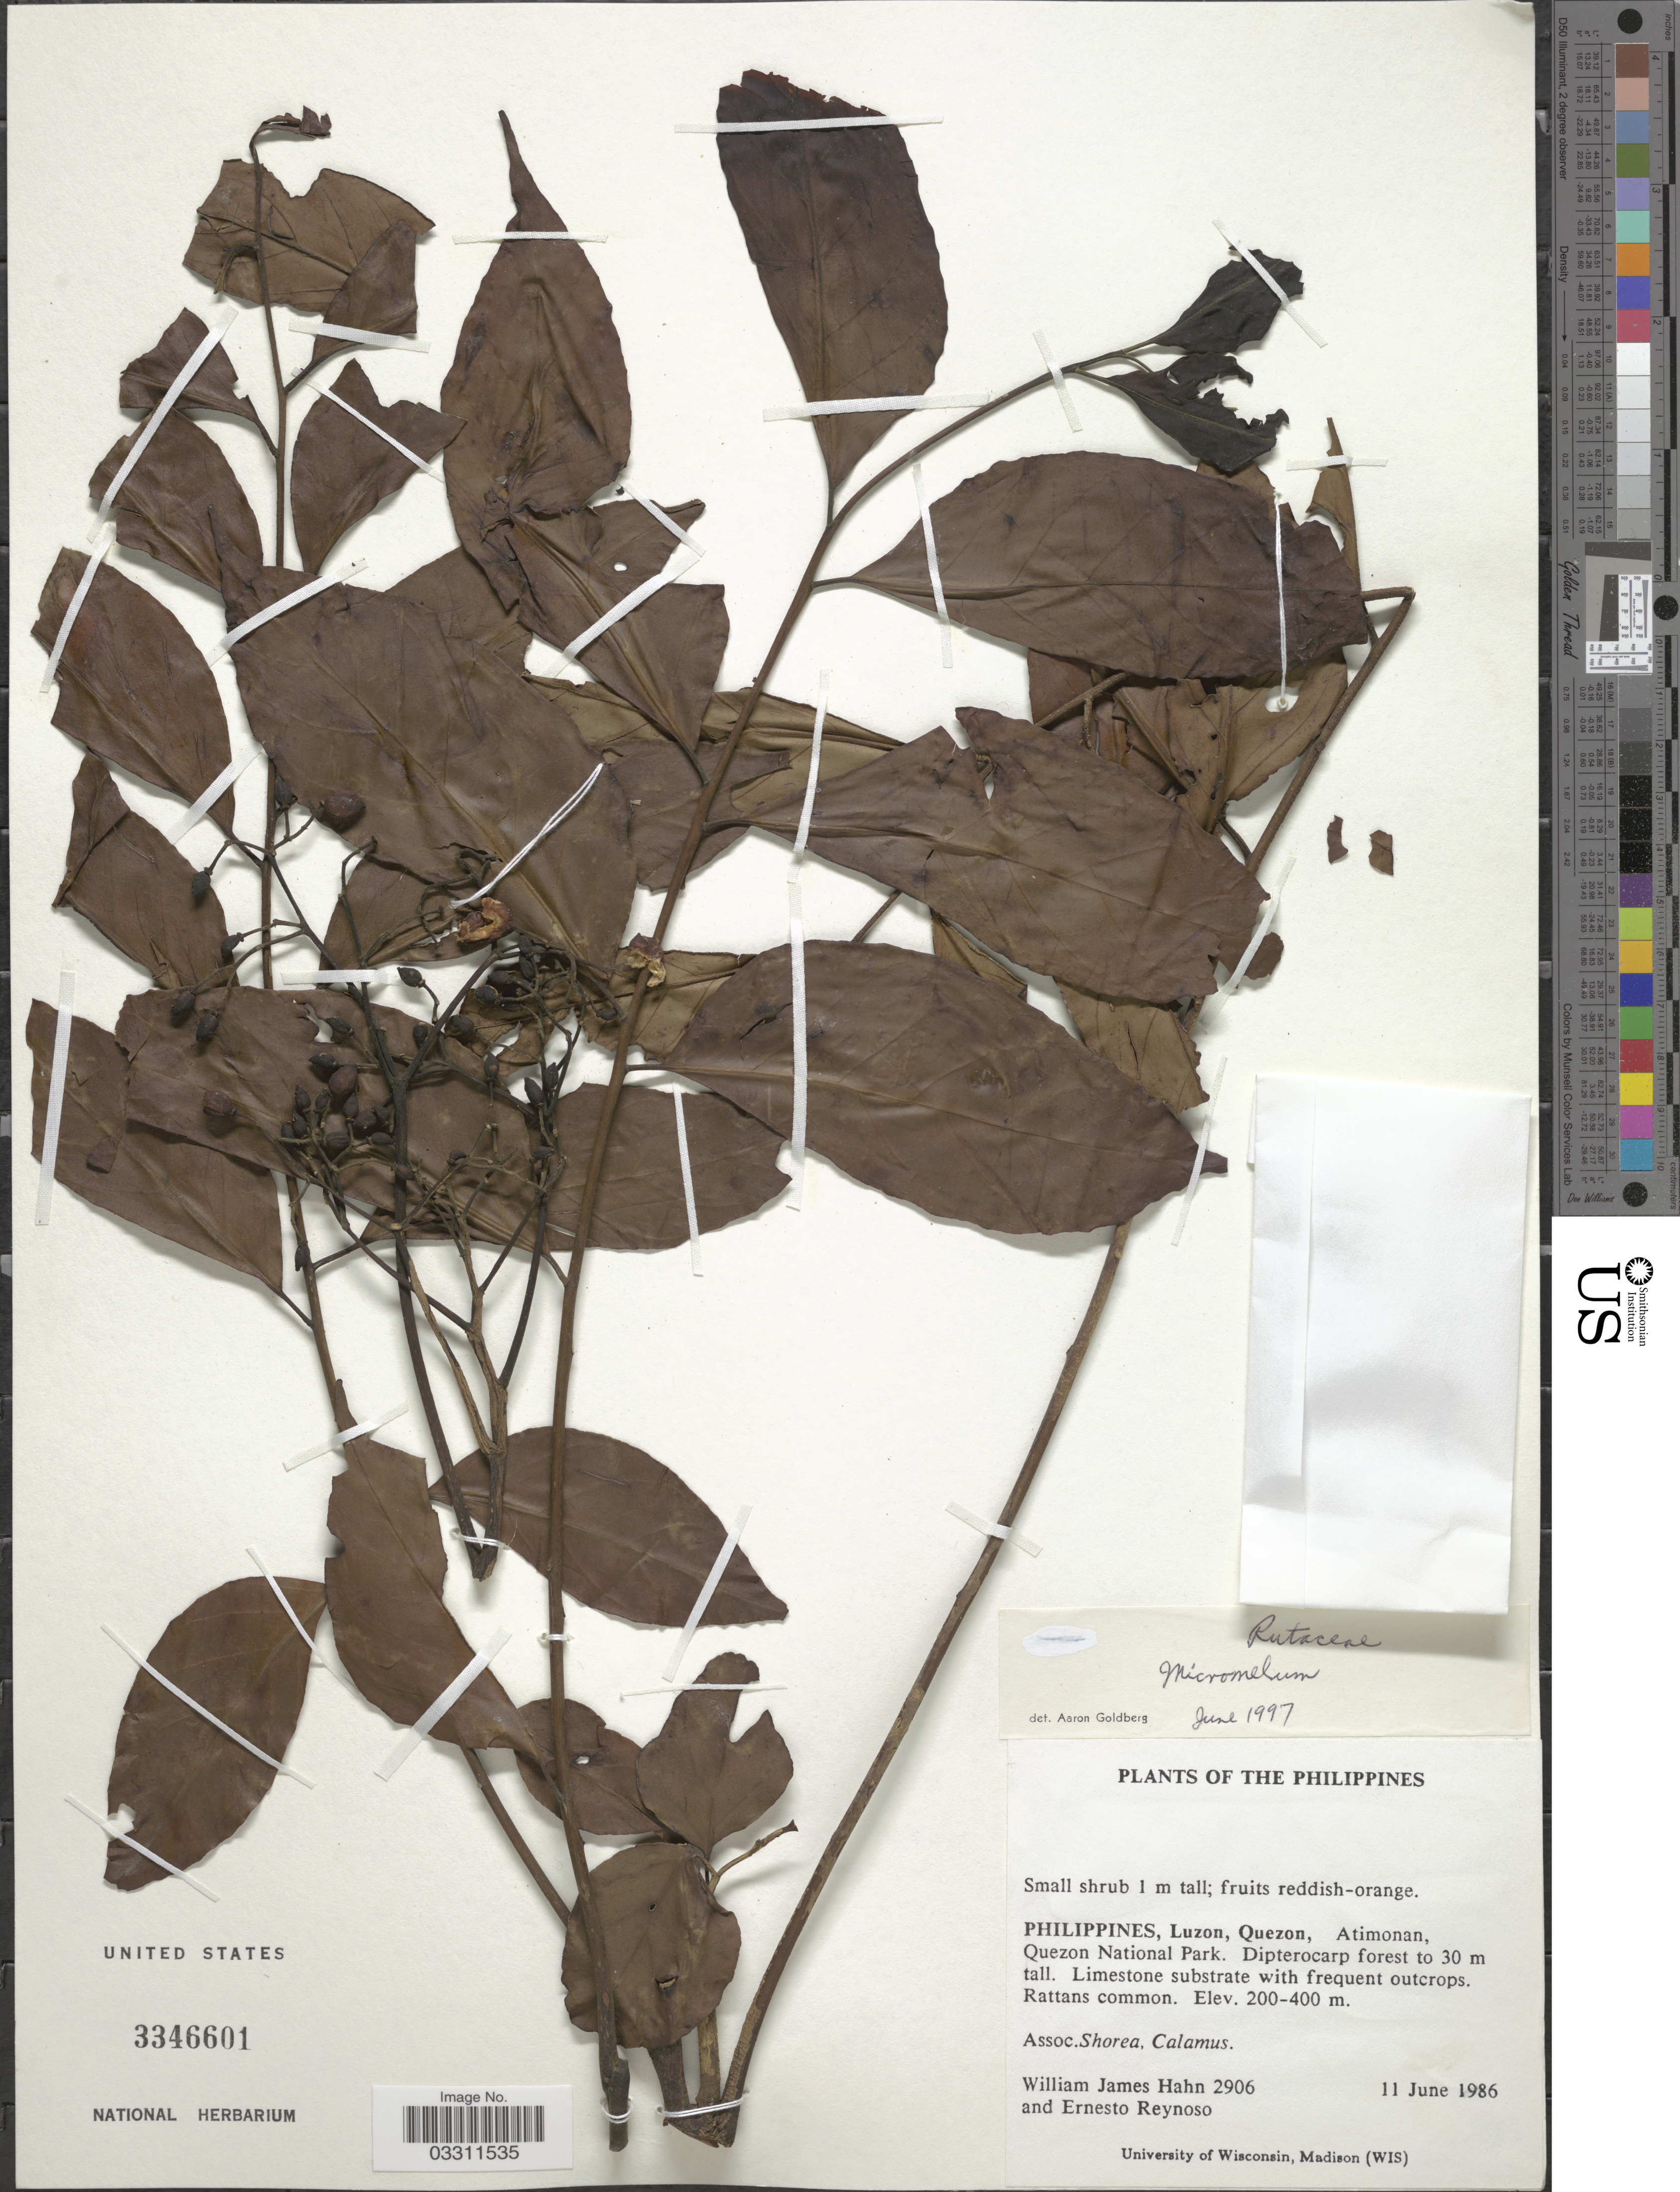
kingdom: Plantae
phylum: Tracheophyta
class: Magnoliopsida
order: Sapindales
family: Rutaceae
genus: Micromelum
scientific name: Micromelum sp.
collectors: W. J. Hahn & E. Reynoso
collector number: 2906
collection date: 1986-06-11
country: Philippines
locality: Luzon, Quezon, Atimonan, Quezon National Park.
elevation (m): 200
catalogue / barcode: US 3346601